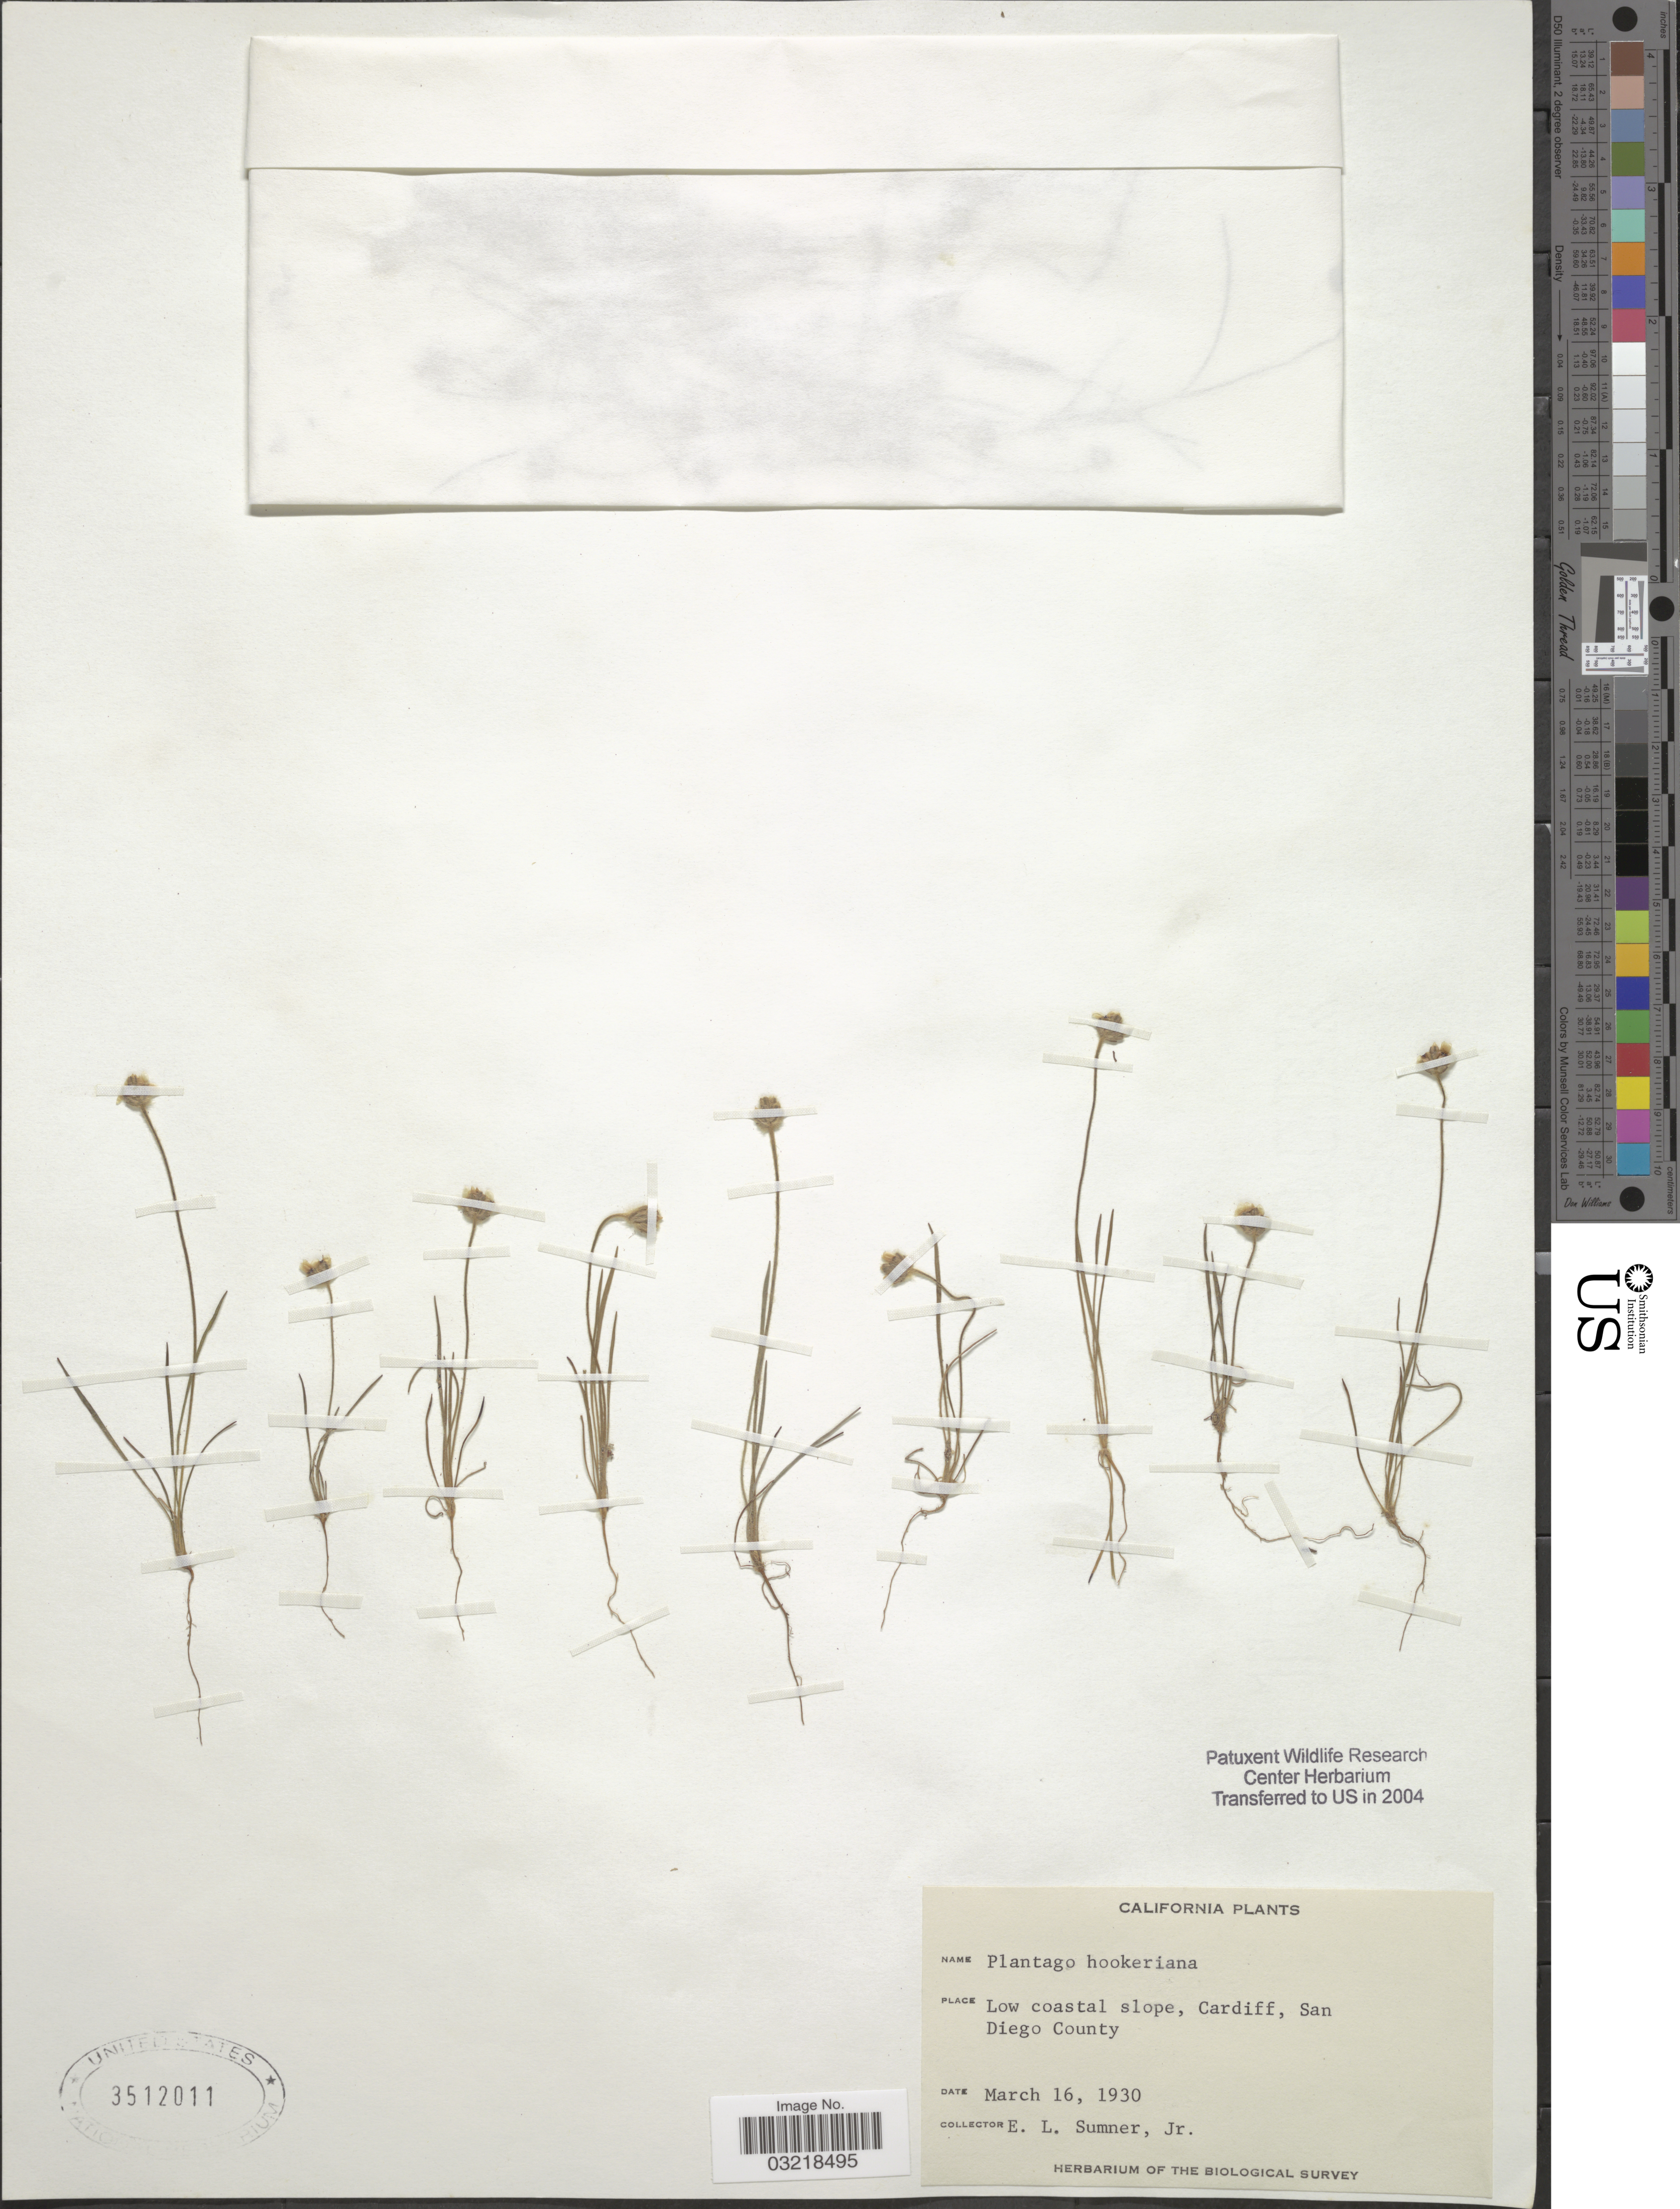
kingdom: Plantae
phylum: Tracheophyta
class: Magnoliopsida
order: Lamiales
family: Plantaginaceae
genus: Plantago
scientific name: Plantago hookeriana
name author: Fisch. & C.A. Mey.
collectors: E. Sumner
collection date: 1930-03-16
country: United States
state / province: California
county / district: San Diego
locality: Low coastal slope, Cardiff, San Diego County.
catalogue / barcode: US 3512011